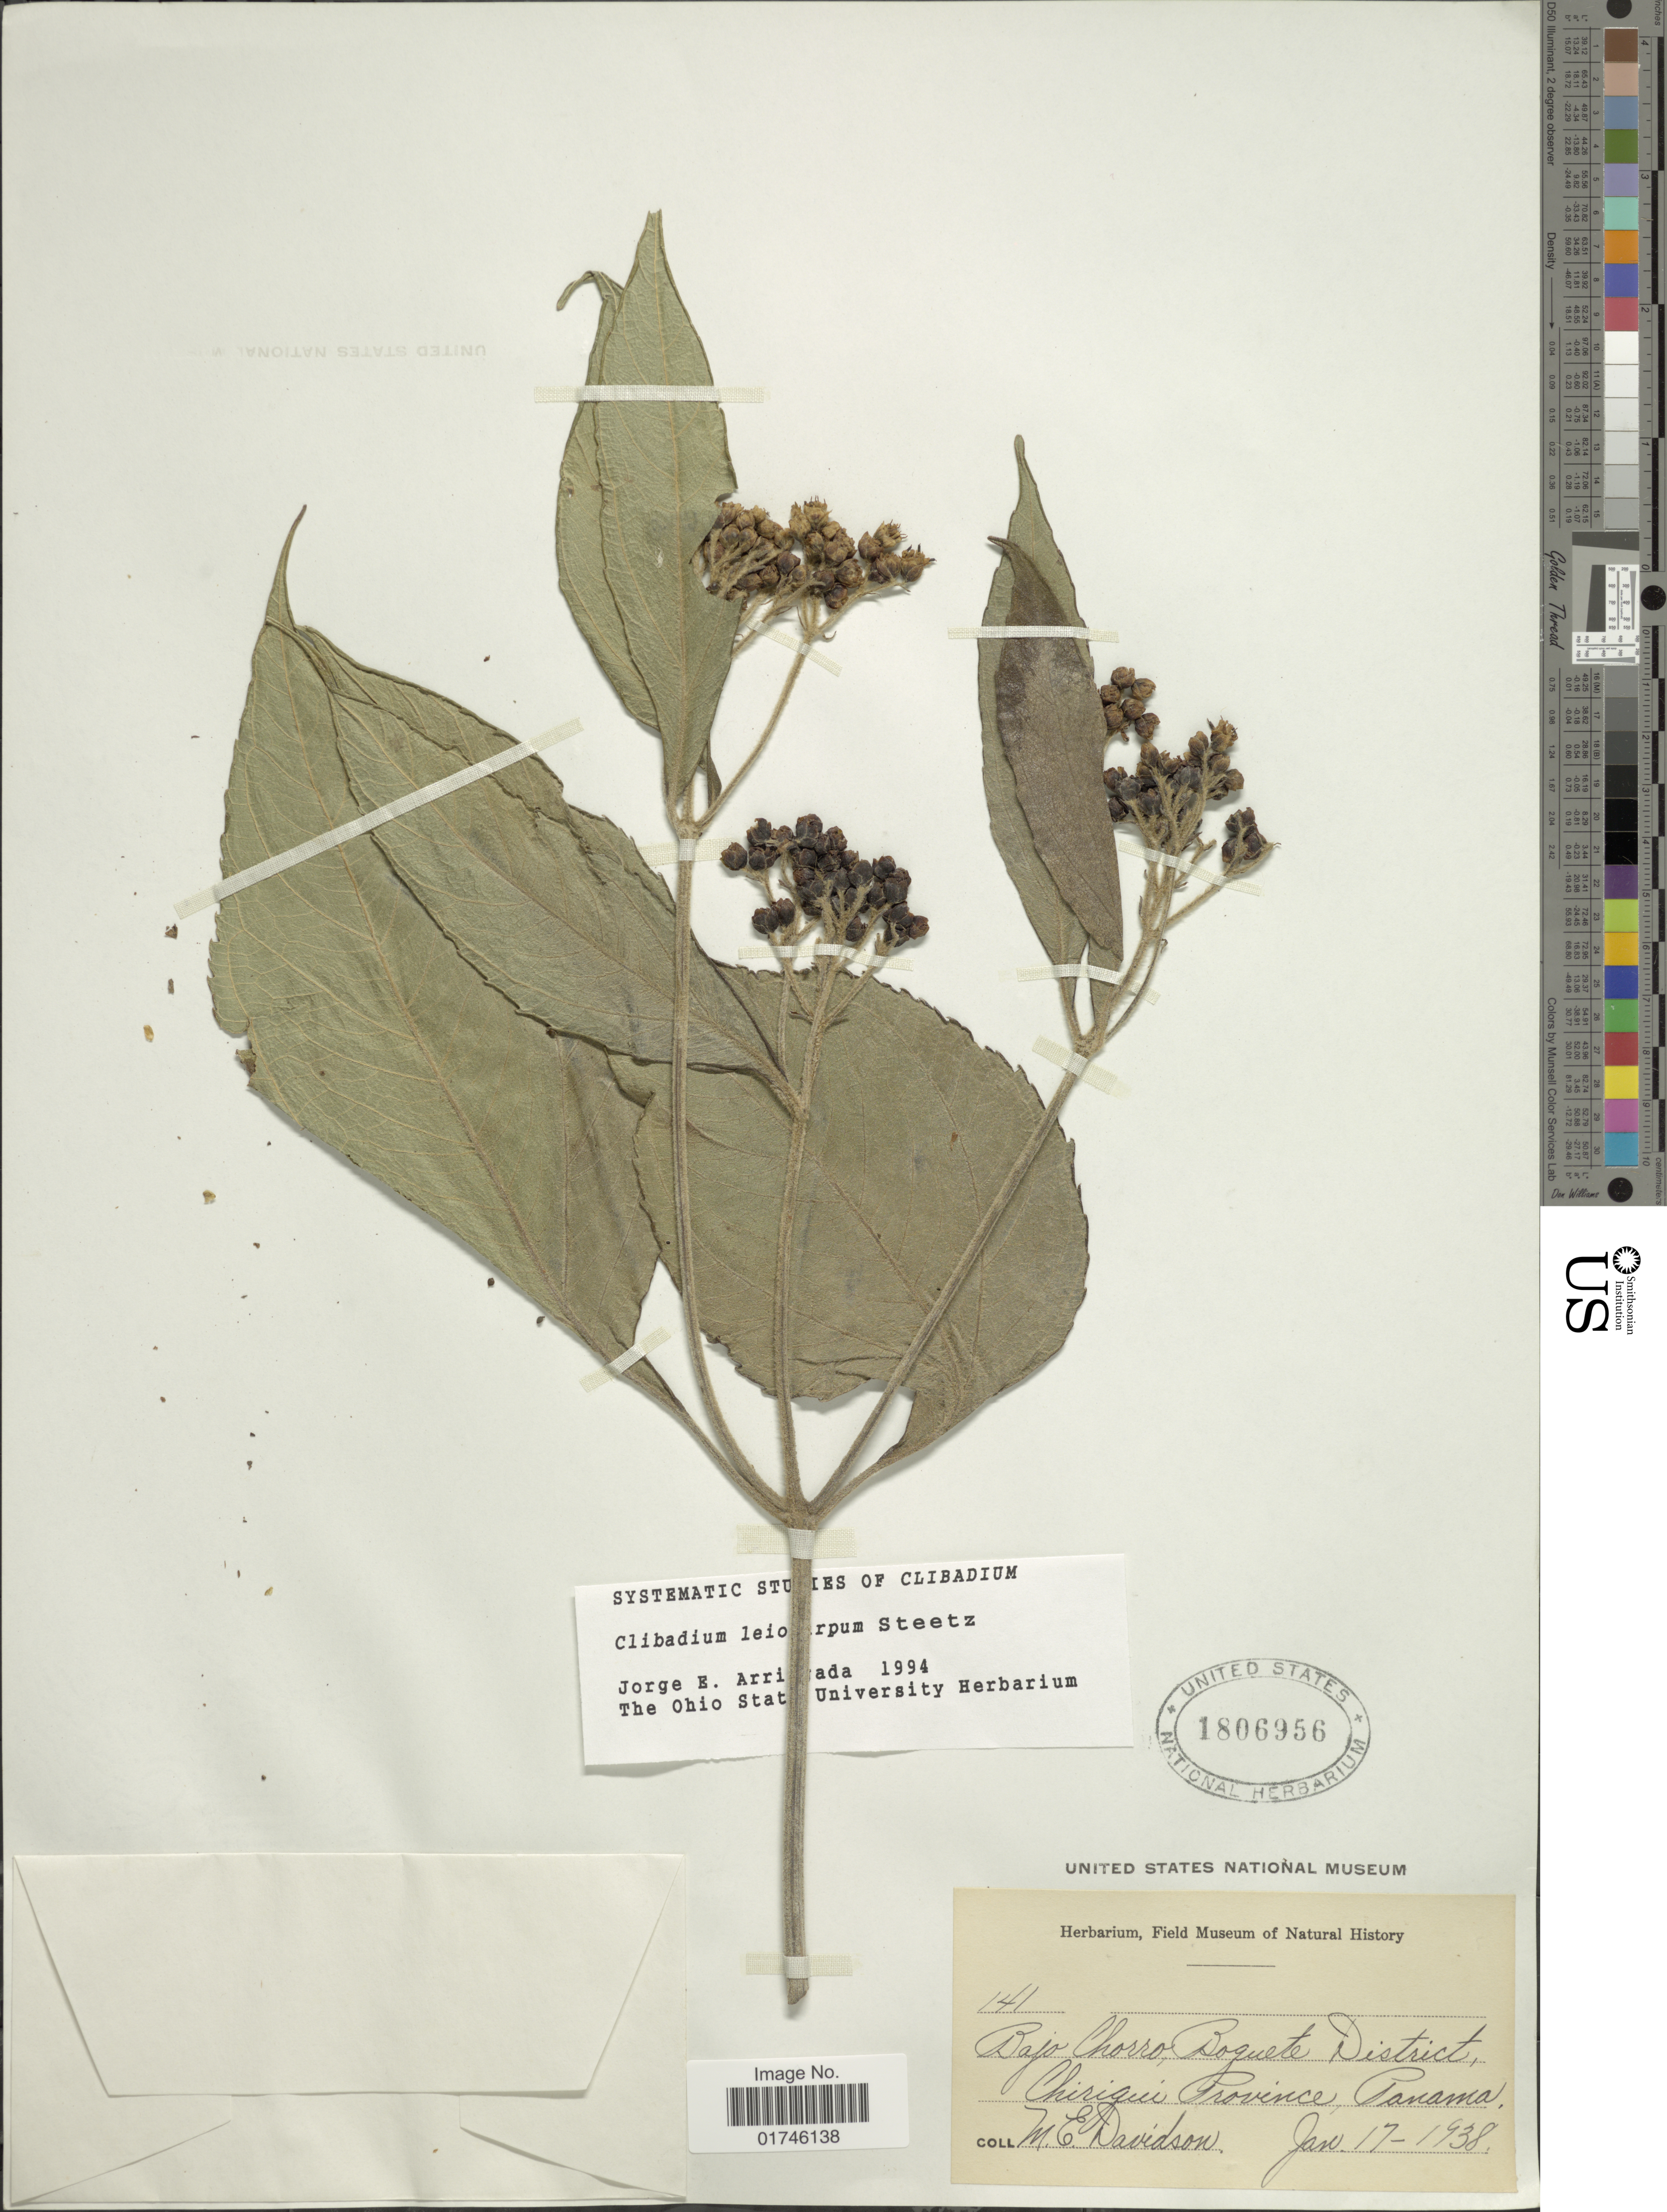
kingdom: Plantae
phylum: Tracheophyta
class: Magnoliopsida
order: Asterales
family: Asteraceae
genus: Clibadium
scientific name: Clibadium leiocarpum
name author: Steetz in Seem.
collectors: M. E. Davidson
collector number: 141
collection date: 1938-01-17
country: Panama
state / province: Chiriqui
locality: Chiriqui Province, Panama.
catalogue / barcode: US 1806956